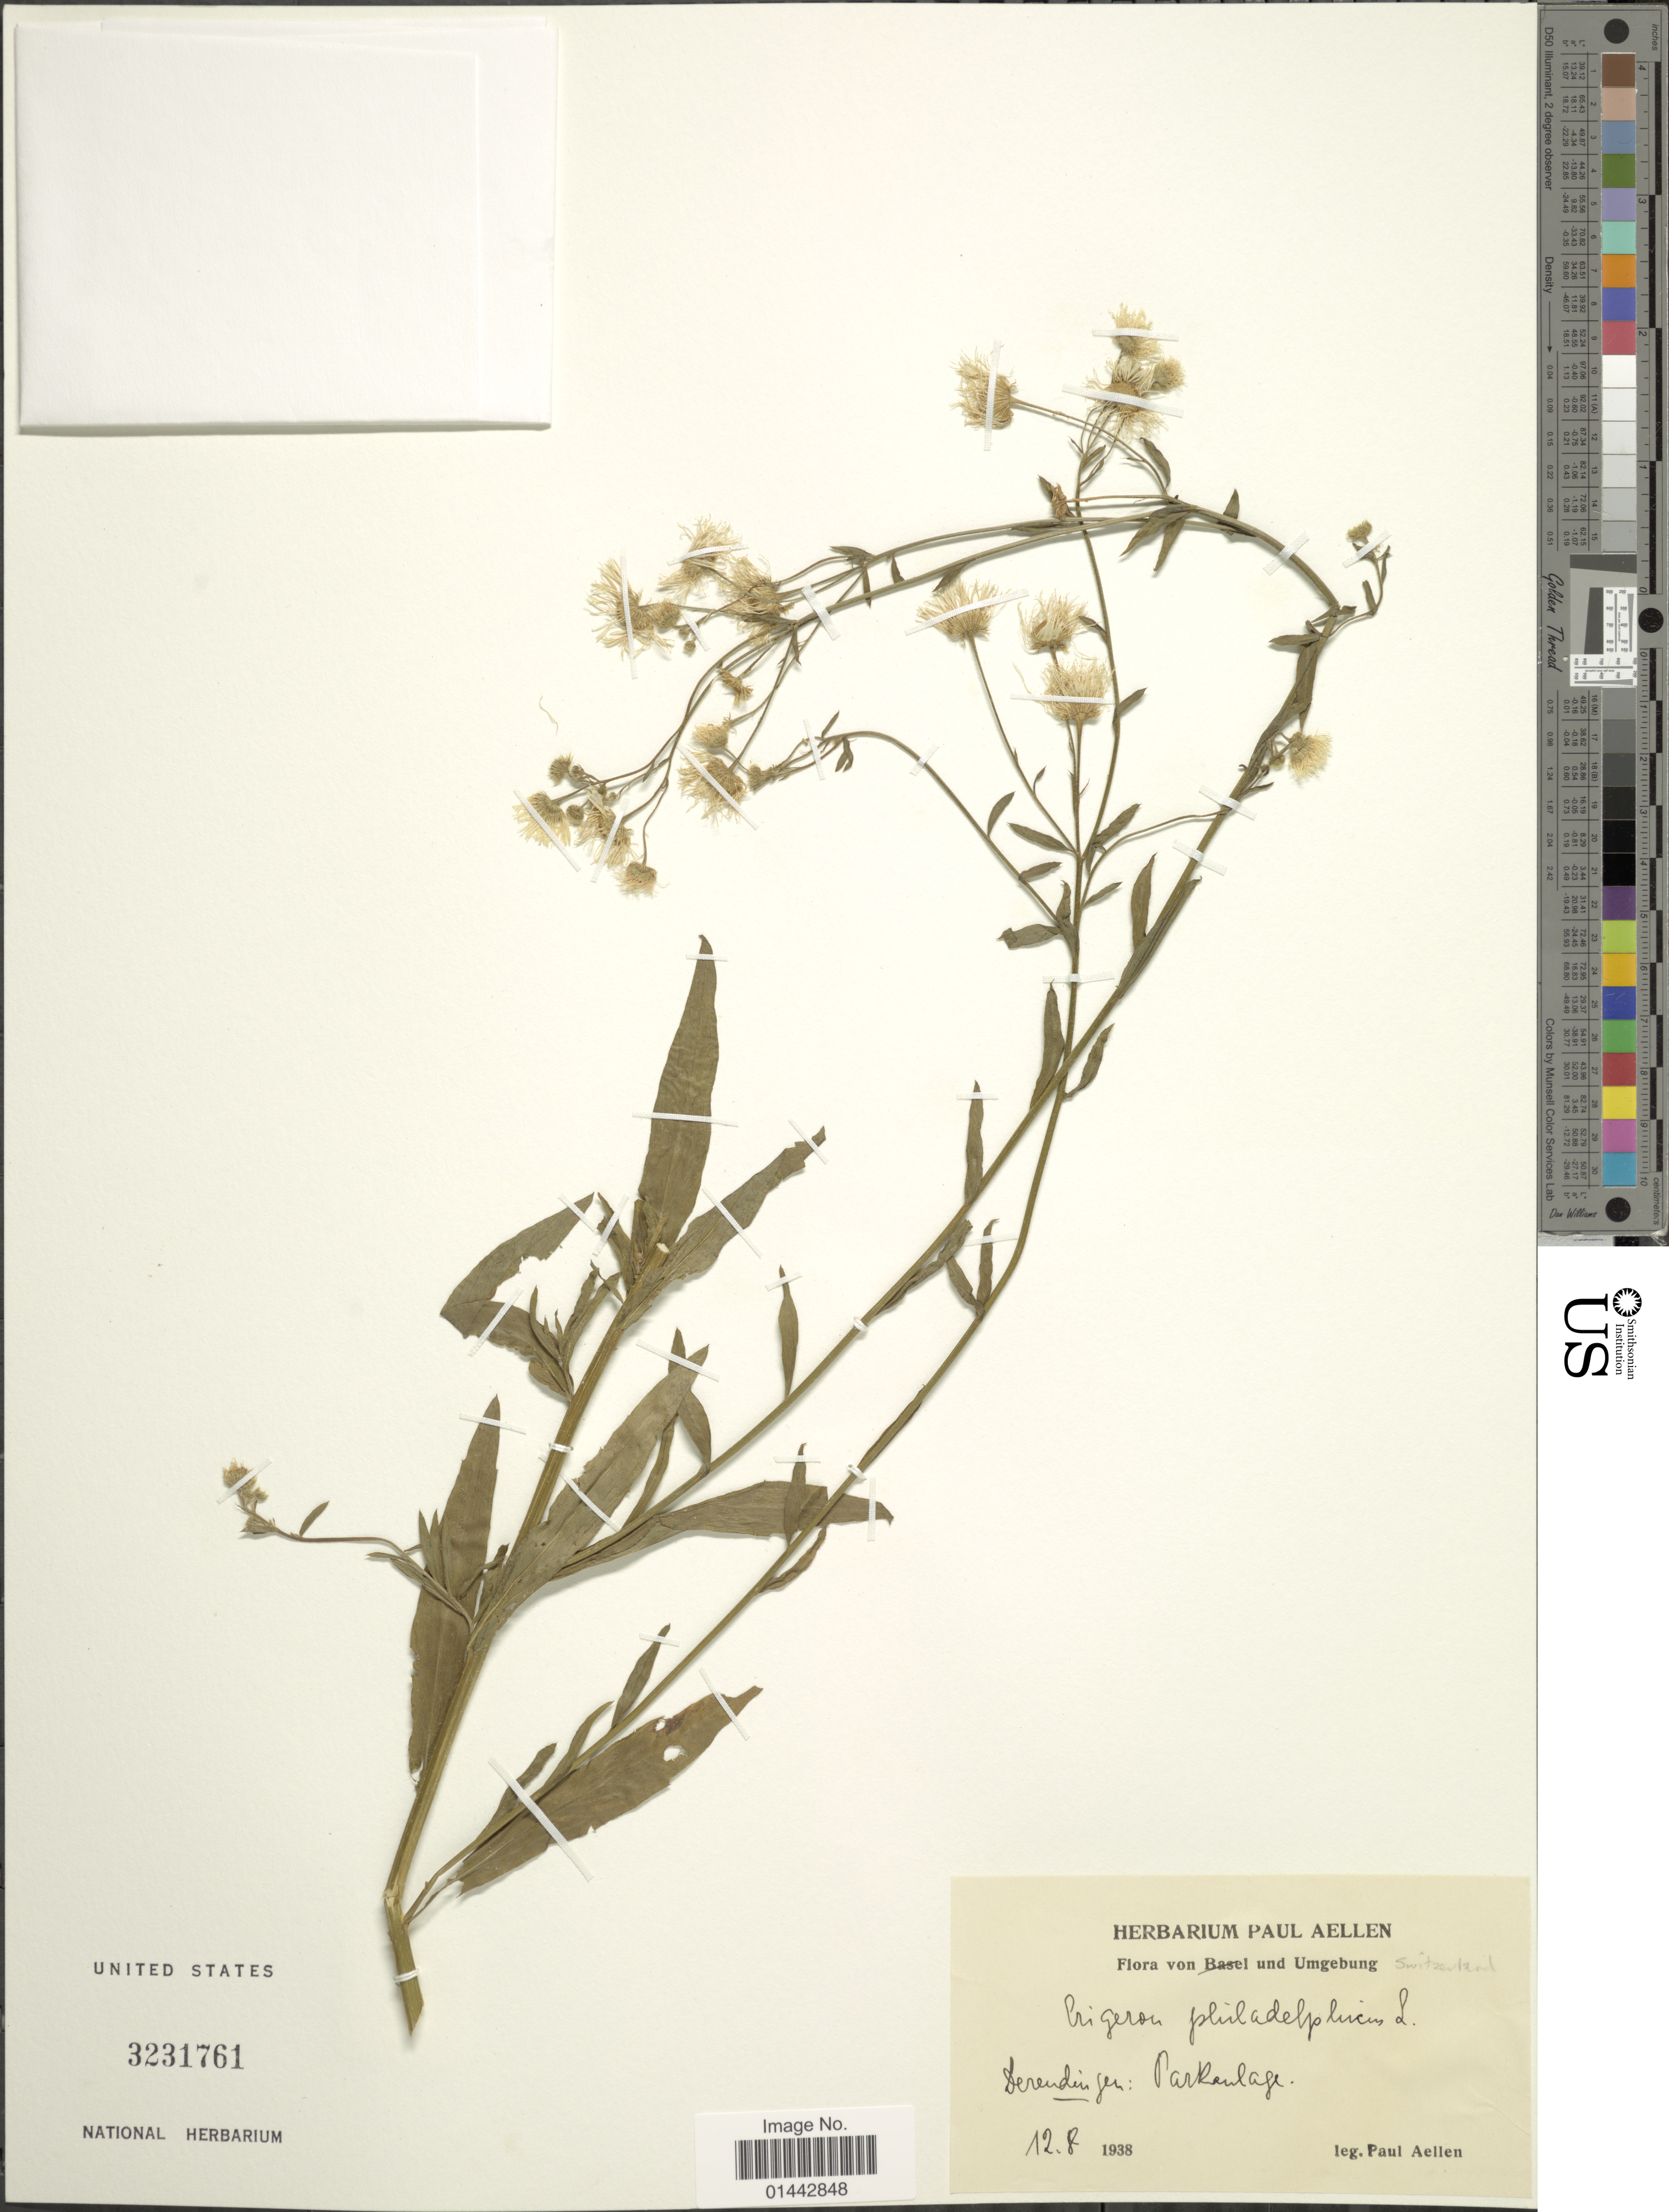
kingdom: Plantae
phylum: Tracheophyta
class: Magnoliopsida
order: Asterales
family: Asteraceae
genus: Erigeron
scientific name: Erigeron philadelphicus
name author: L.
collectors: P. Aellen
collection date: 1938-08-12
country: Switzerland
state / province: Solothurn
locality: Und Umgebung, Derendingen: Parkanlage.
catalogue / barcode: US 3231761